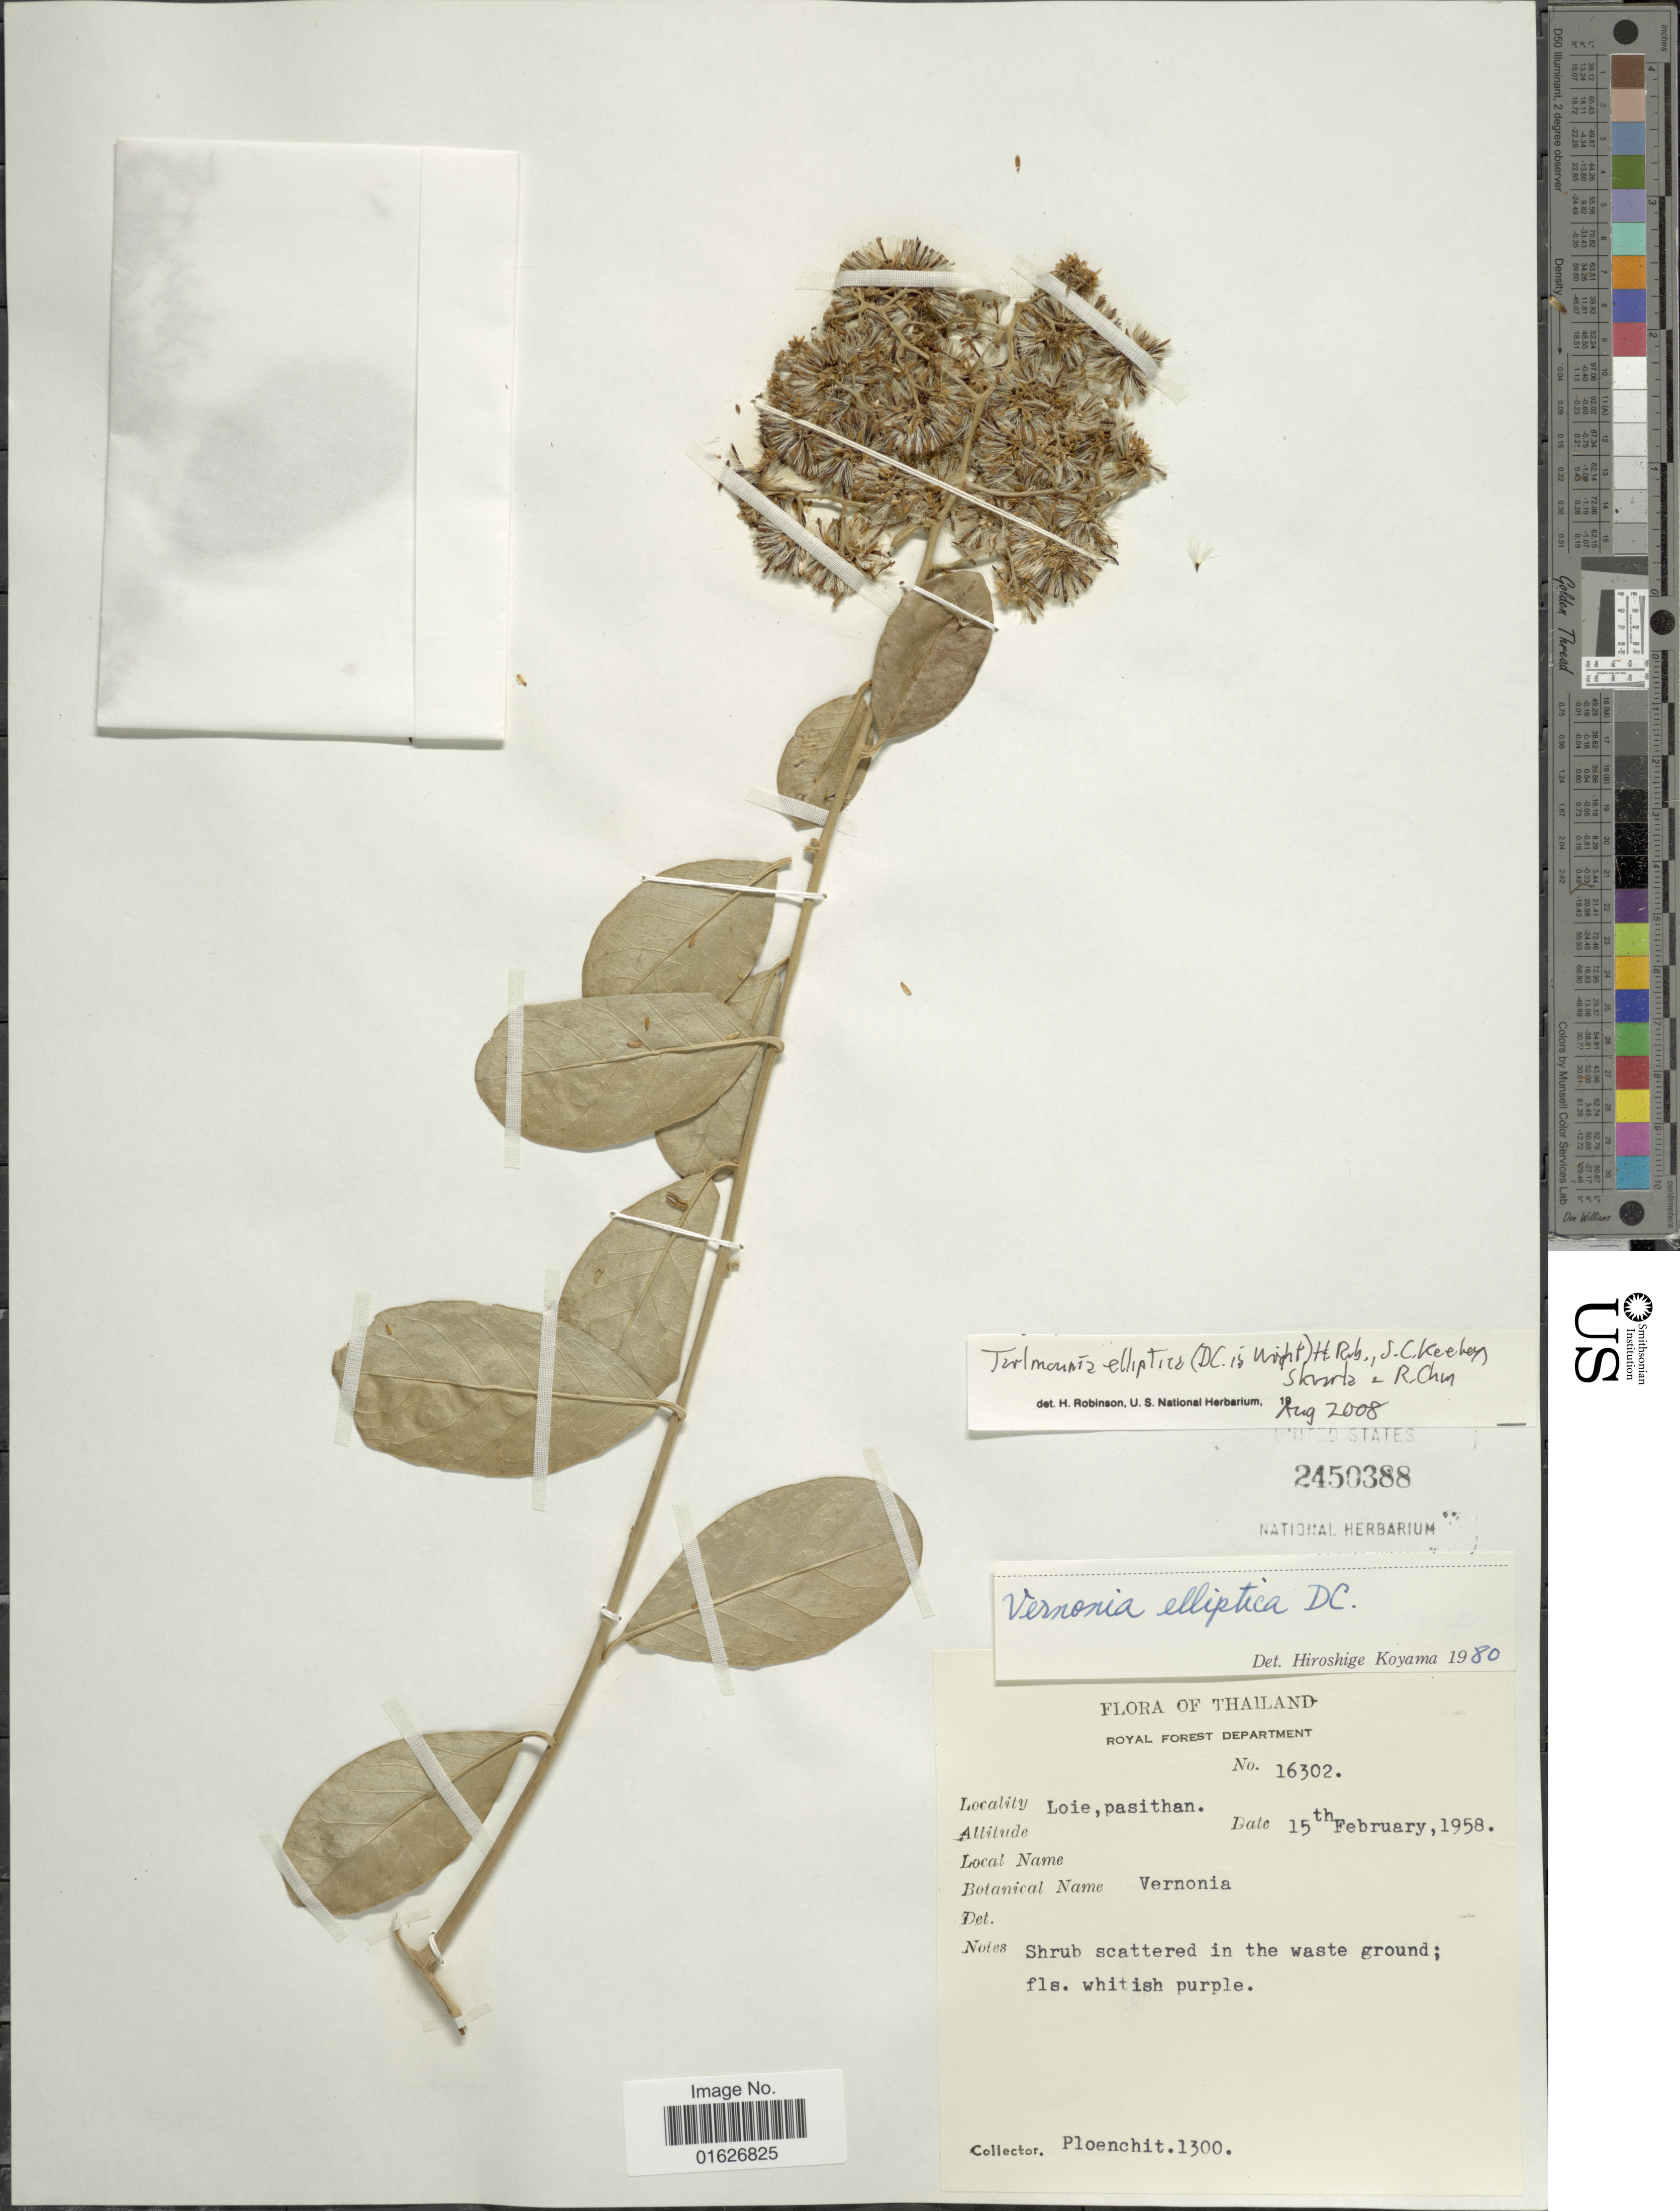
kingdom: Plantae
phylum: Tracheophyta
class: Magnoliopsida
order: Asterales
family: Asteraceae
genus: Tarlmounia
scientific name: Tarlmounia elliptica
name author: (DC.) H. Rob. et al.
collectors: Ploenchit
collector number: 1300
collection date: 1958-02-15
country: Thailand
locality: Loie, pasithan.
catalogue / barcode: US 2450388